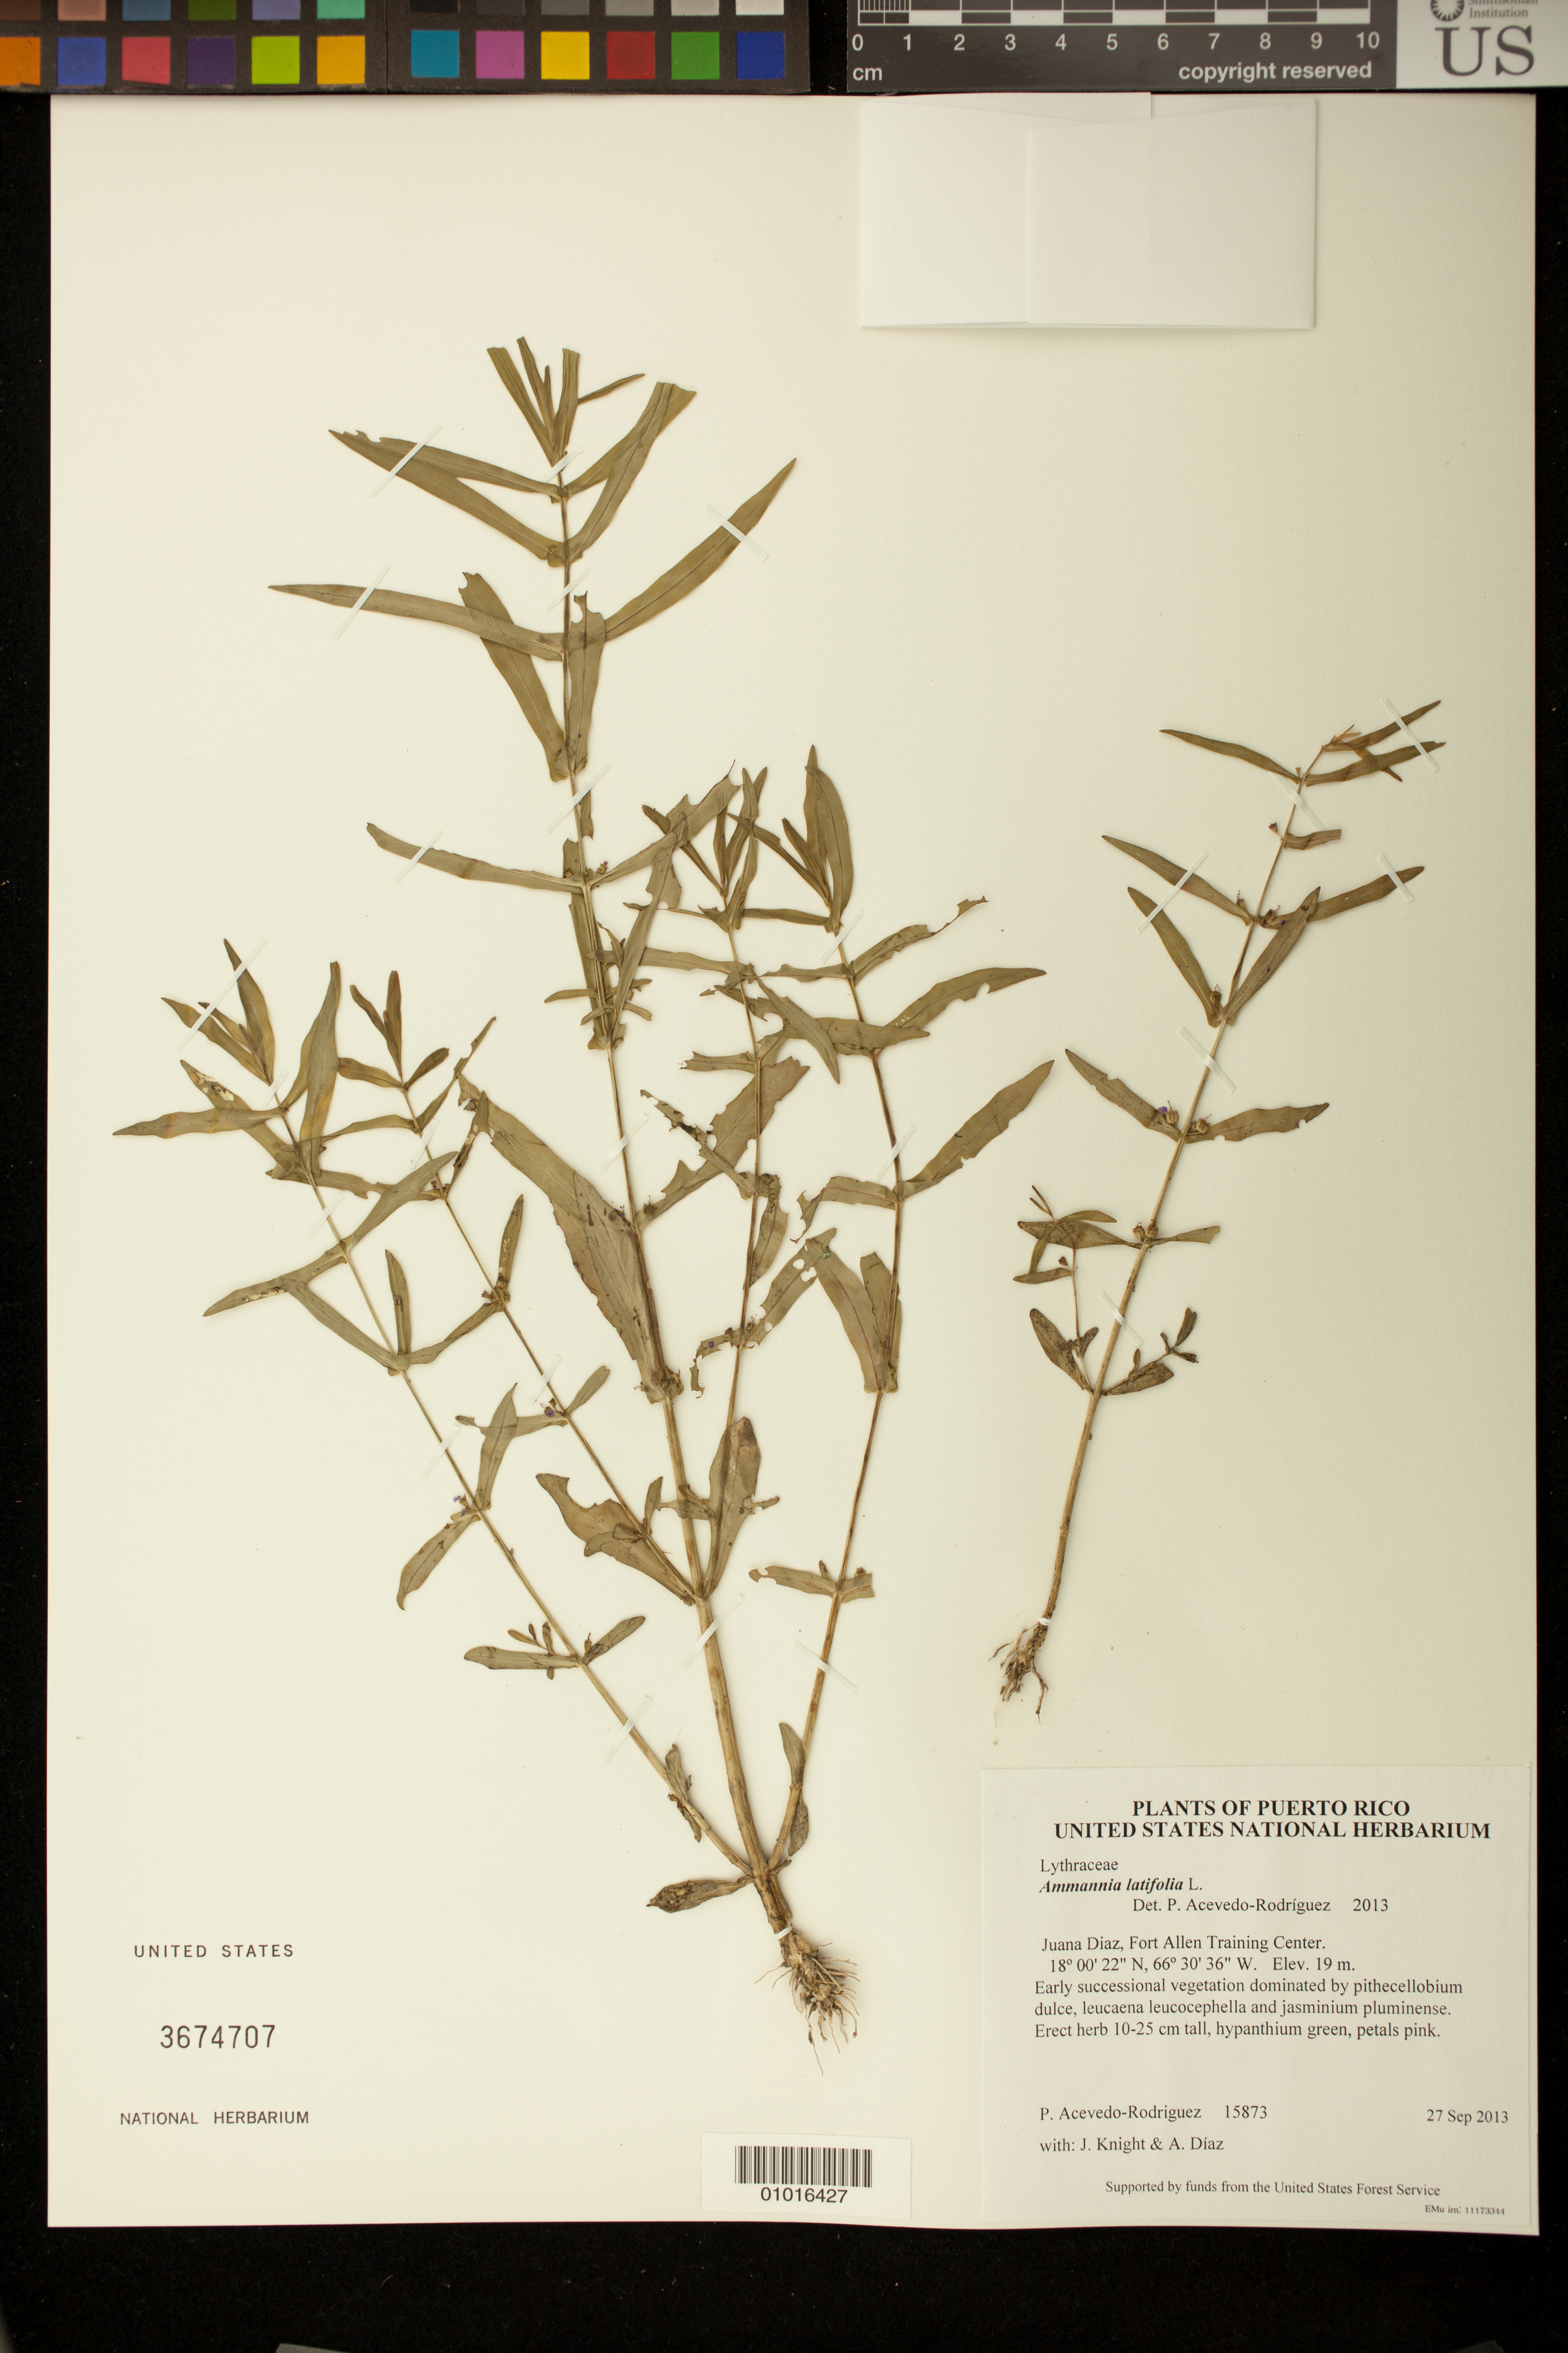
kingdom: Plantae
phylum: Tracheophyta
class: Magnoliopsida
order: Myrtales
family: Lythraceae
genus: Ammannia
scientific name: Ammannia latifolia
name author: L.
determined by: Acevedo-Rodríguez, P., (BOT), Smithsonian Institution - National Museum of Natural History (UNITED STATES)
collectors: P. Acevedo-Rodr., J. Knight & A. Díaz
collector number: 15873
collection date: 2013-09-27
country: Puerto Rico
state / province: Juana Diaz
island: Puerto Rico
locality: Fort Allen Training Center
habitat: Early successional vegetation dominated by pithecellobium dulce, leucaena leucocephella and jasminium pluminense.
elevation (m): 19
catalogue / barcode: US 3674707